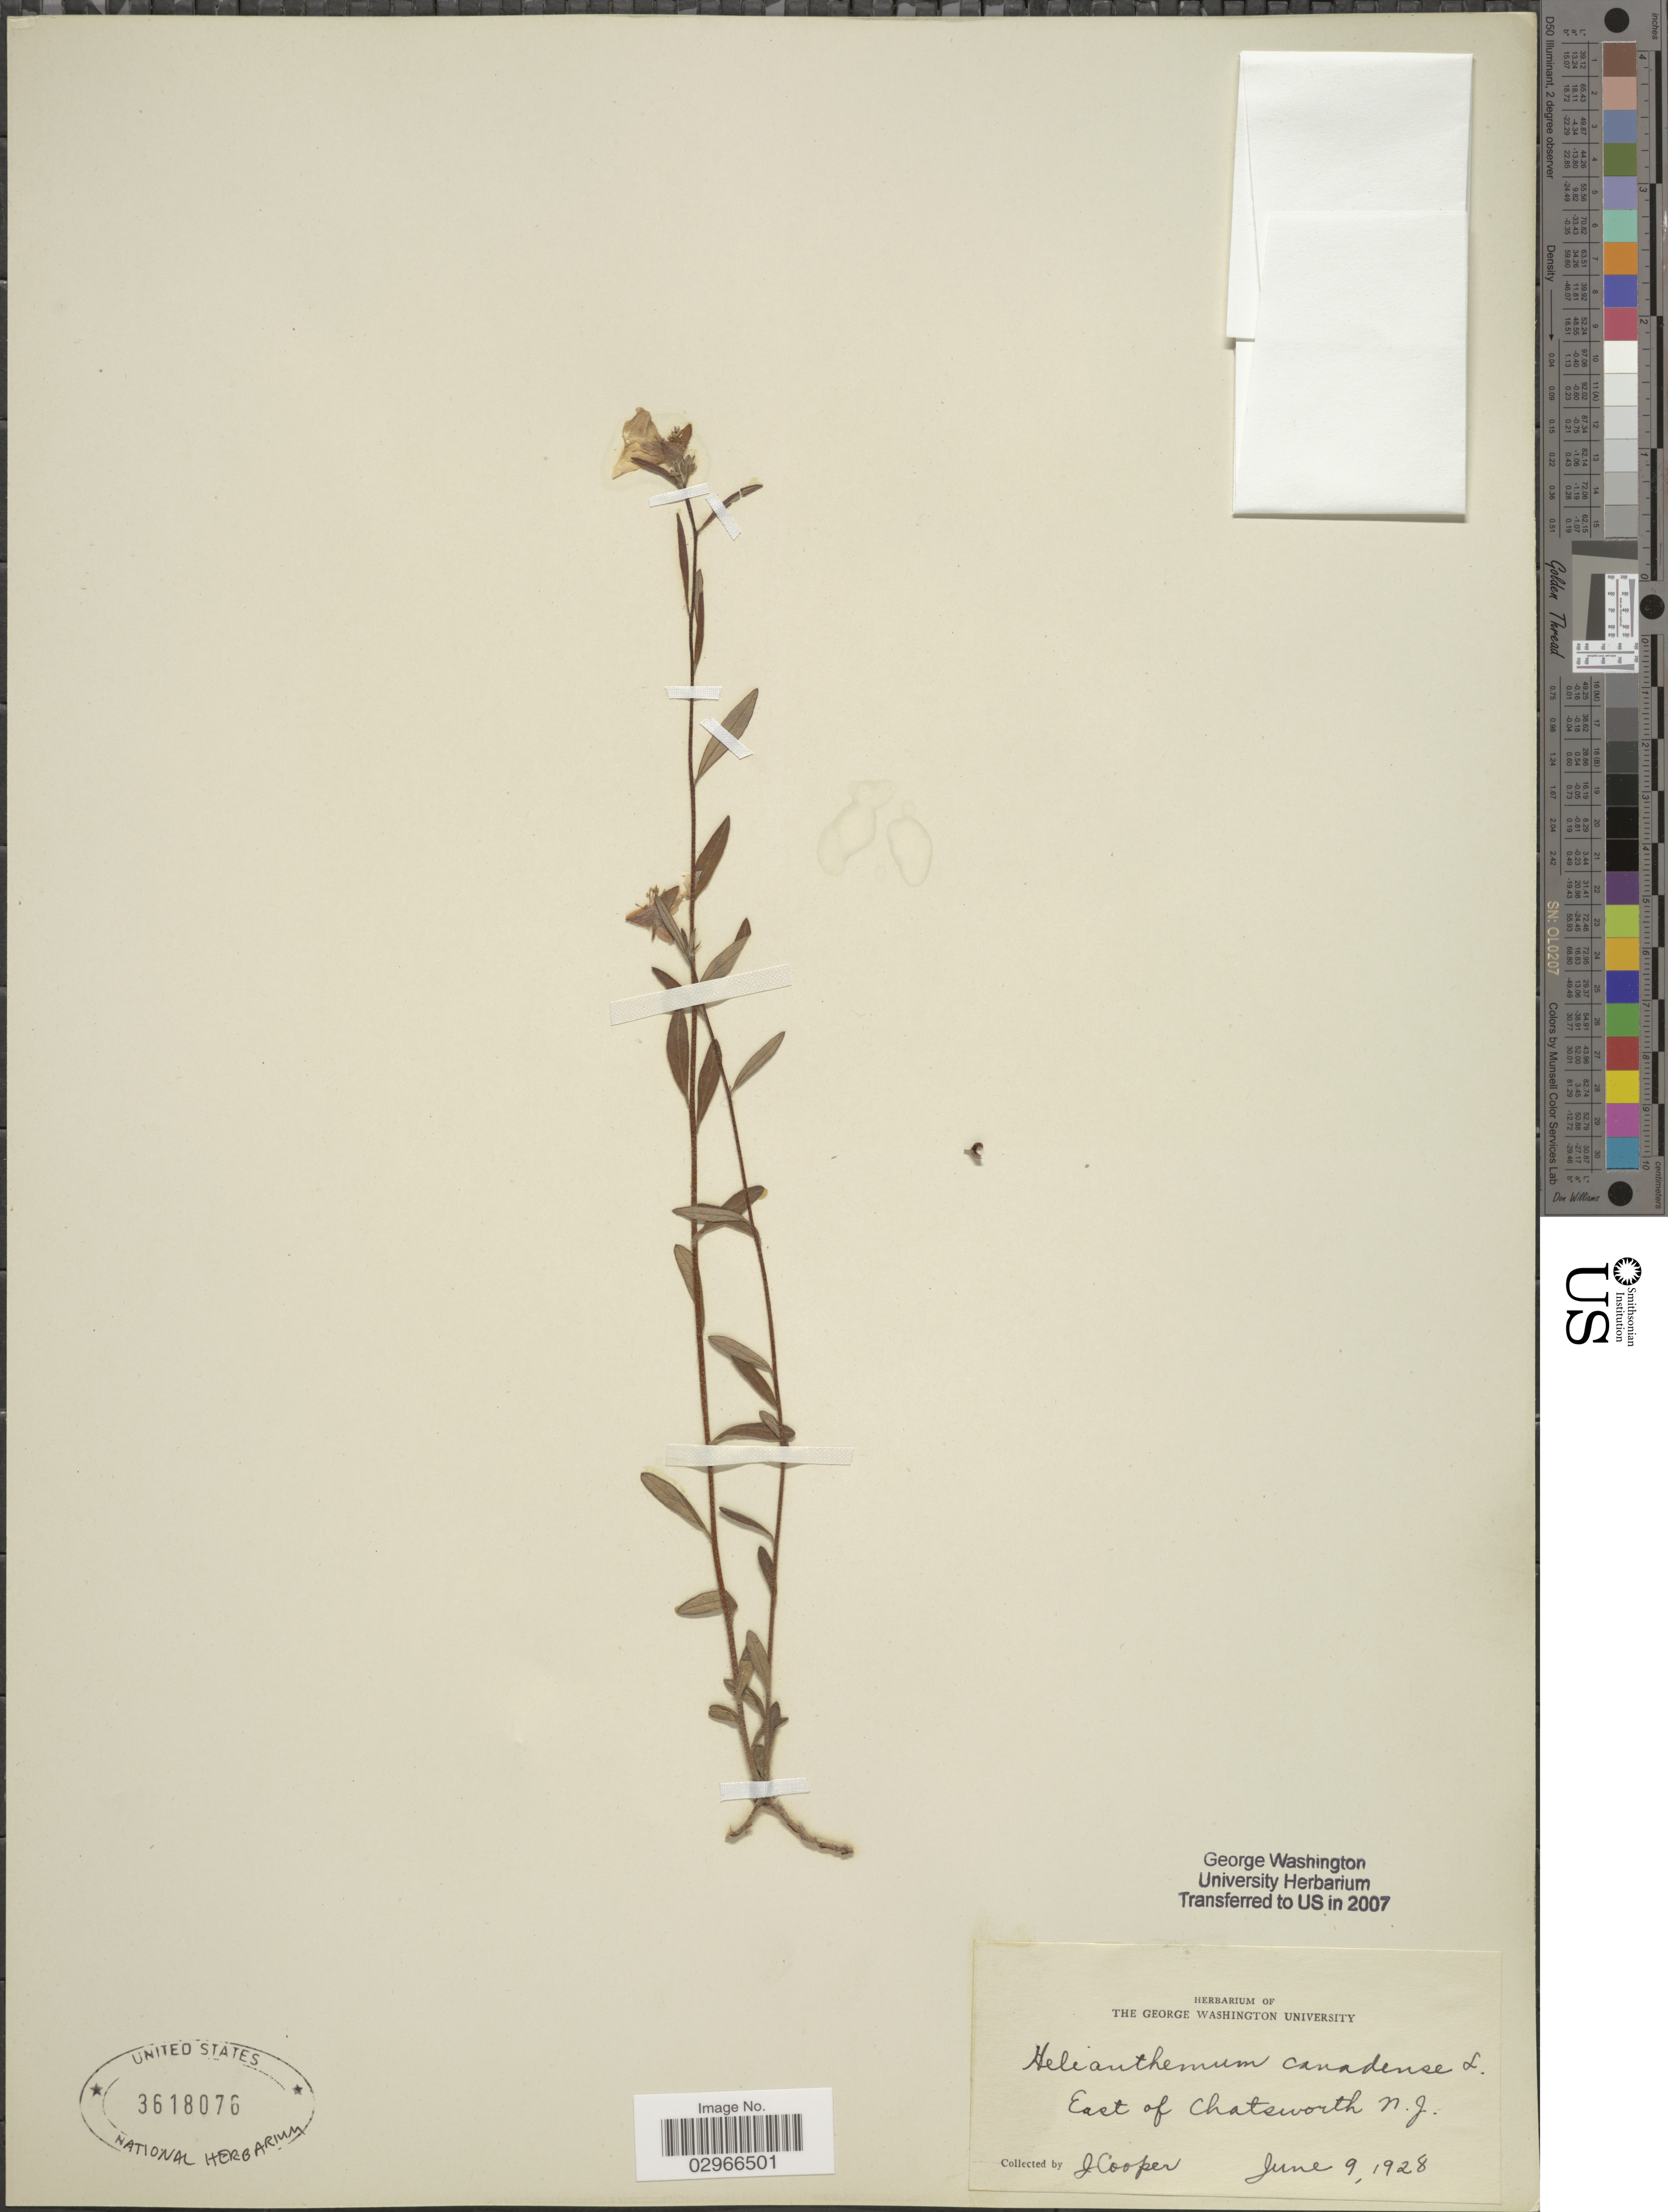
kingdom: Plantae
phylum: Tracheophyta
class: Magnoliopsida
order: Malvales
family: Cistaceae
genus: Helianthemum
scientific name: Helianthemum canadense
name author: (L.) Michx.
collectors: J. Cooper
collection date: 1928-06-09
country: United States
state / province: New Jersey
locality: East of Chatsworth N.J.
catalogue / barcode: US 3618076